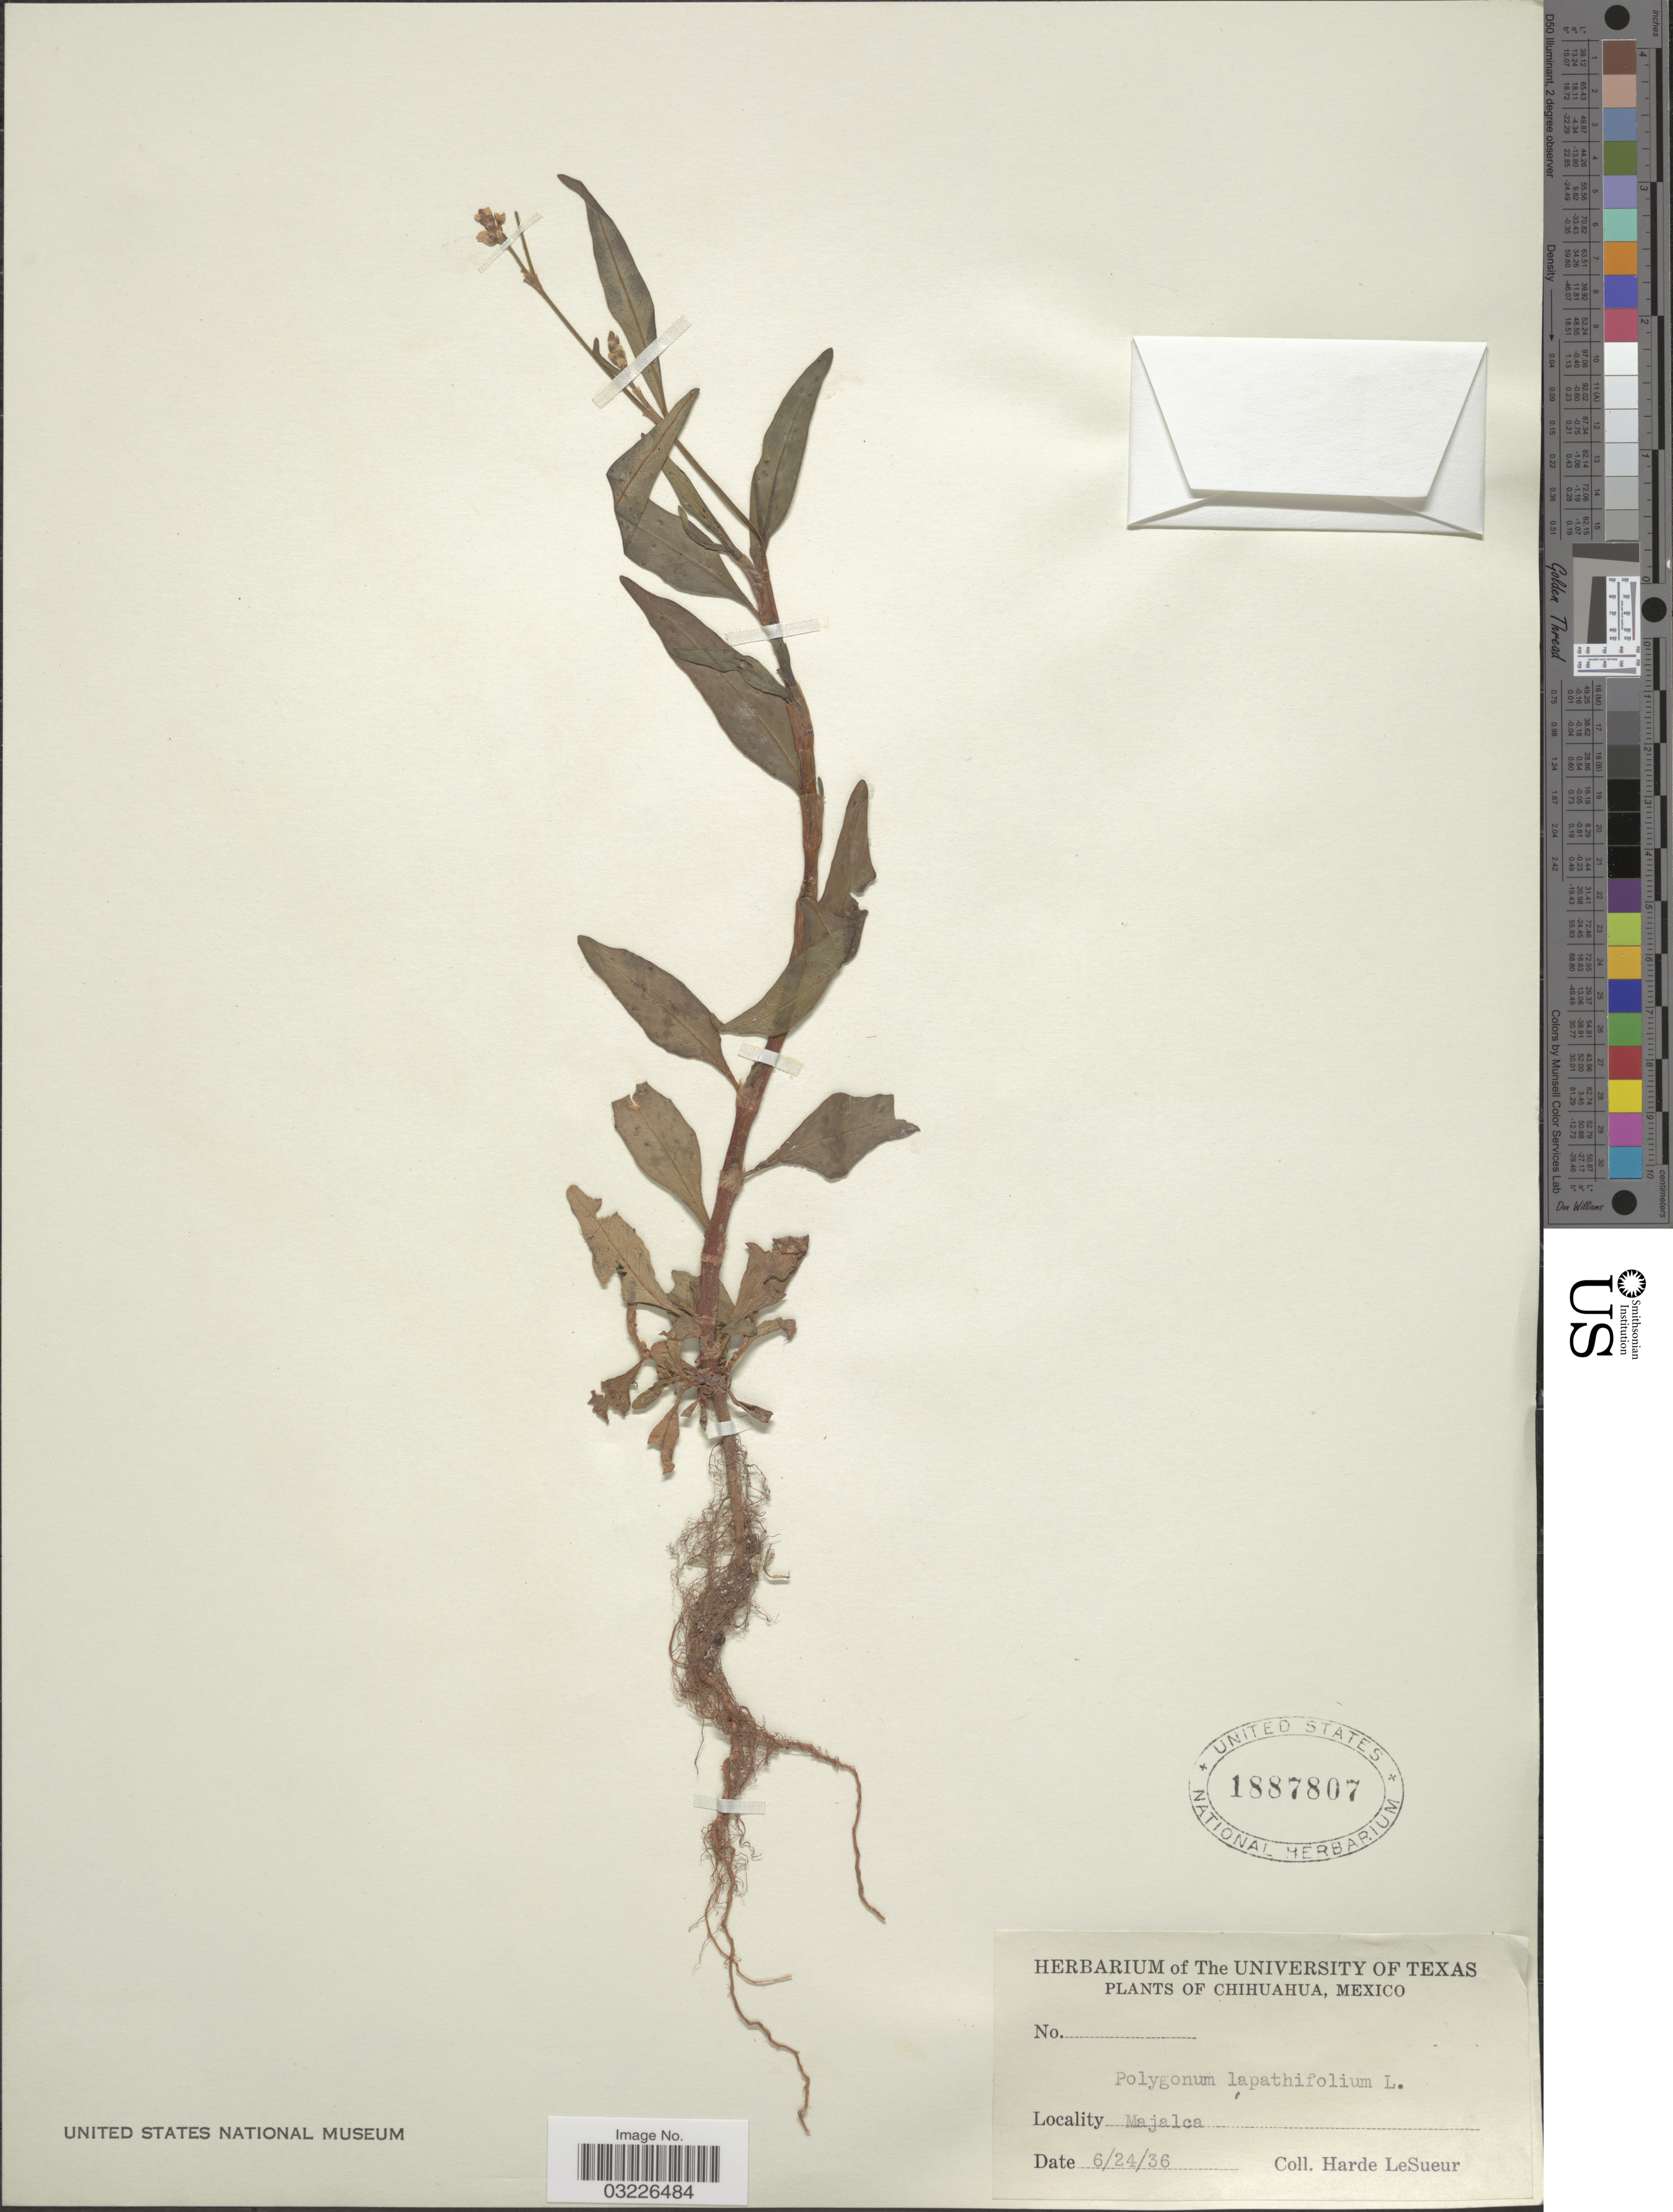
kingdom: Plantae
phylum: Tracheophyta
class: Magnoliopsida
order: Caryophyllales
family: Polygonaceae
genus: Polygonum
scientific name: Polygonum lapathifolium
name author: L.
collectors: H. LeSueur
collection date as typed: Transcribed d/m/y: 24/6/36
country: Mexico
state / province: Chihuahua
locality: Majalca.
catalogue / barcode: US 1887807